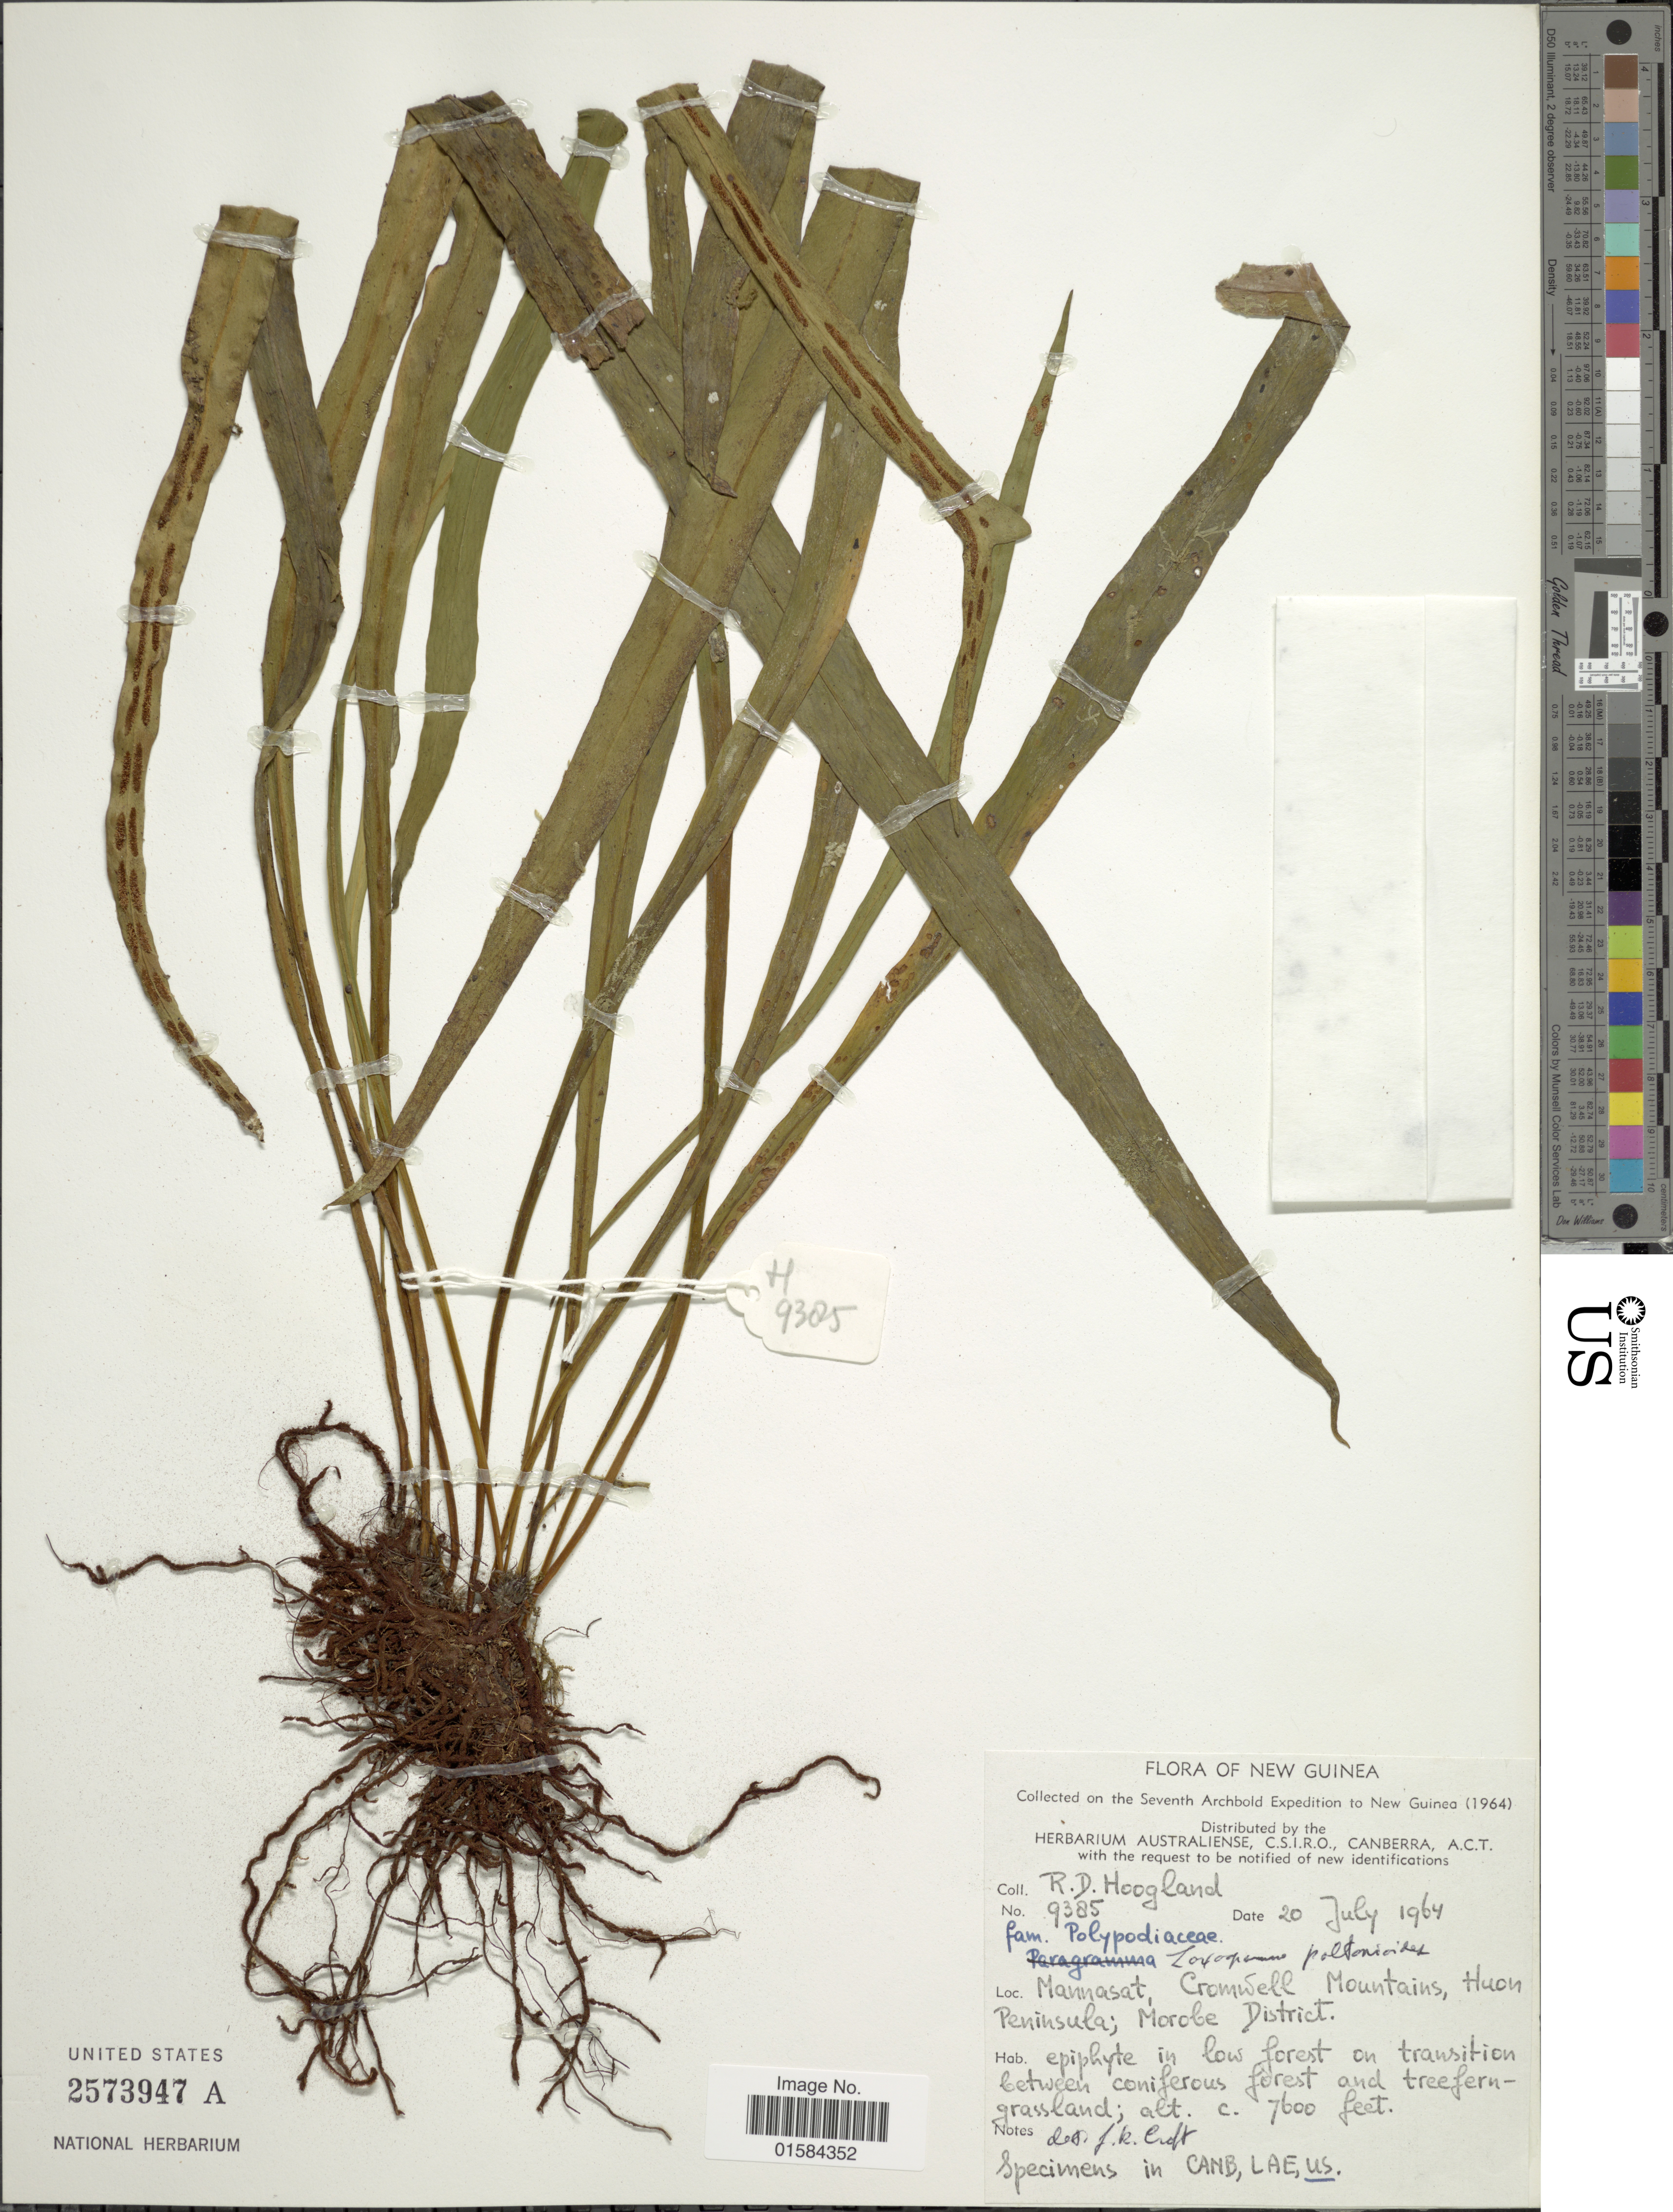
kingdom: Plantae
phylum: Tracheophyta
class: Polypodiopsida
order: Polypodiales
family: Polypodiaceae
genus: Loxogramme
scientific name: Loxogramme paltonioides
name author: Copel.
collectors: R. D. Hoogland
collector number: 9385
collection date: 1964-07-20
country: Papua New Guinea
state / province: Morobe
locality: New Guina, Mannasat, Cromwell Mountains, Huon Peninsula; Morobe District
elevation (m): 2316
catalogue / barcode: US 2573947A